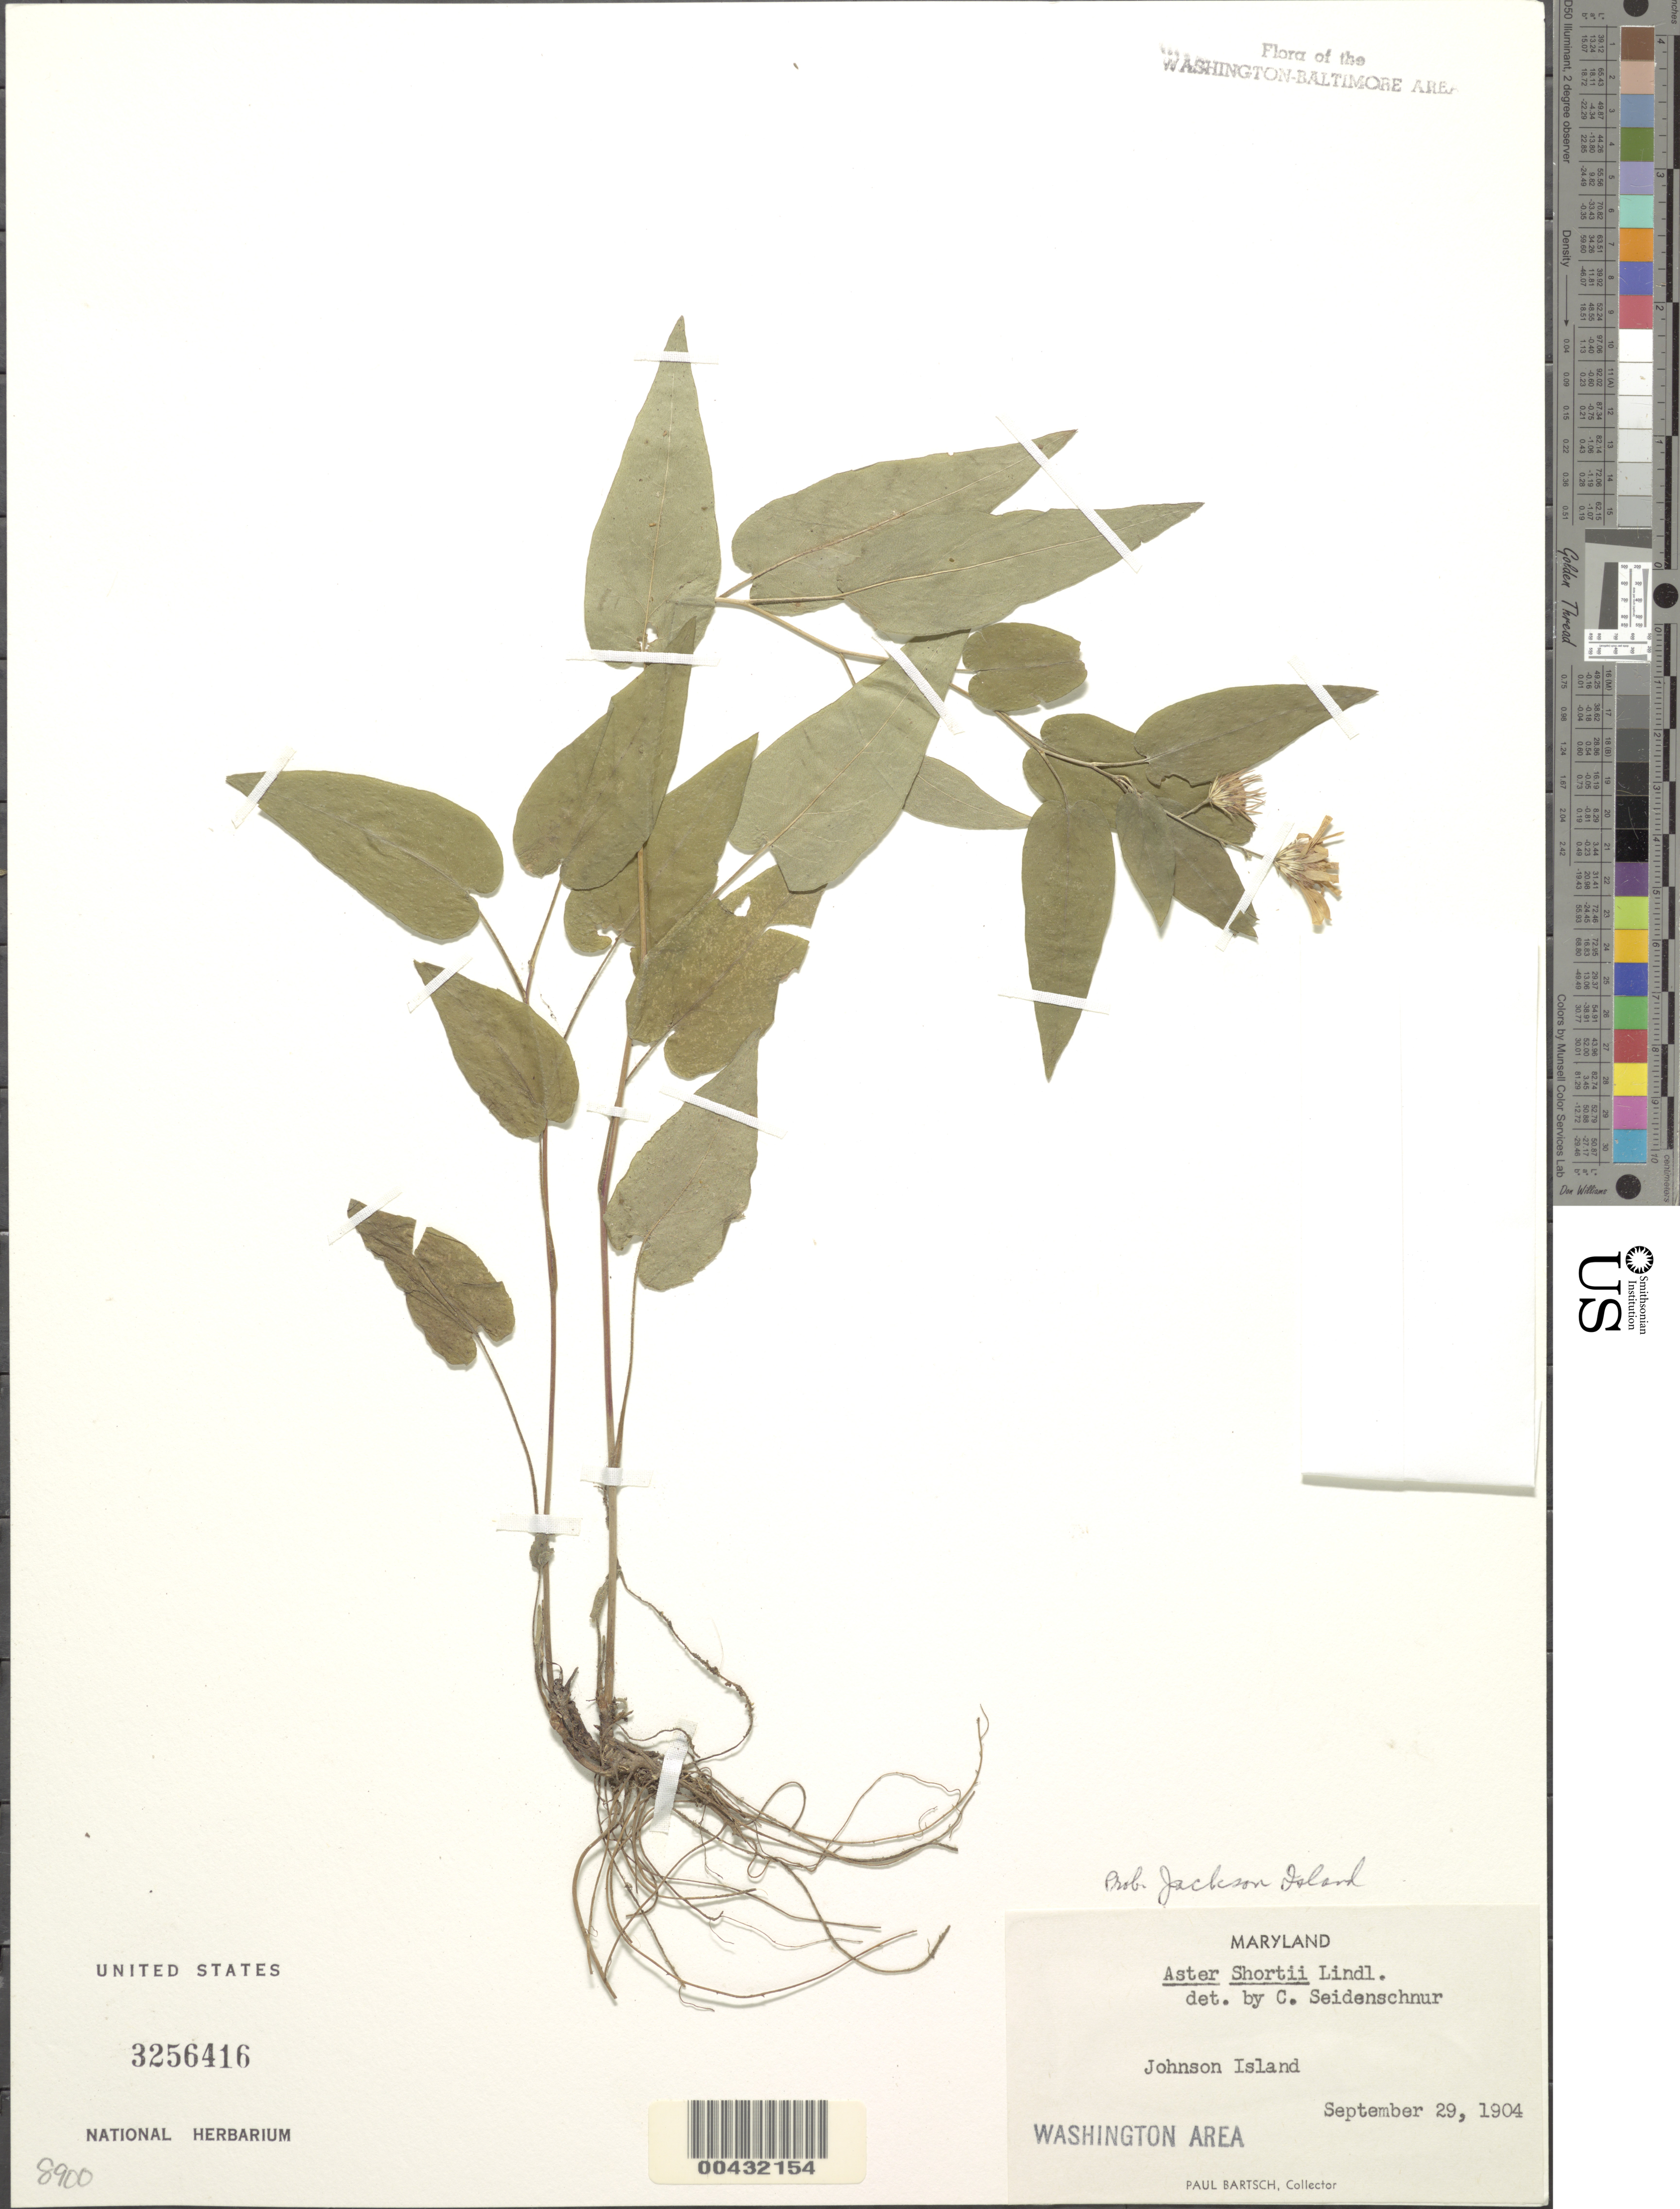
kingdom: Plantae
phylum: Tracheophyta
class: Magnoliopsida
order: Asterales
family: Asteraceae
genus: Symphyotrichum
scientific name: Symphyotrichum shortii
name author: (Lindl.) G.L. Nesom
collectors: P. Bartsch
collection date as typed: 29 Sep 1904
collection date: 1904-09-29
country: United States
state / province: Maryland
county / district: Montgomery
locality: Jackson Island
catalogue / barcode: US 3256416